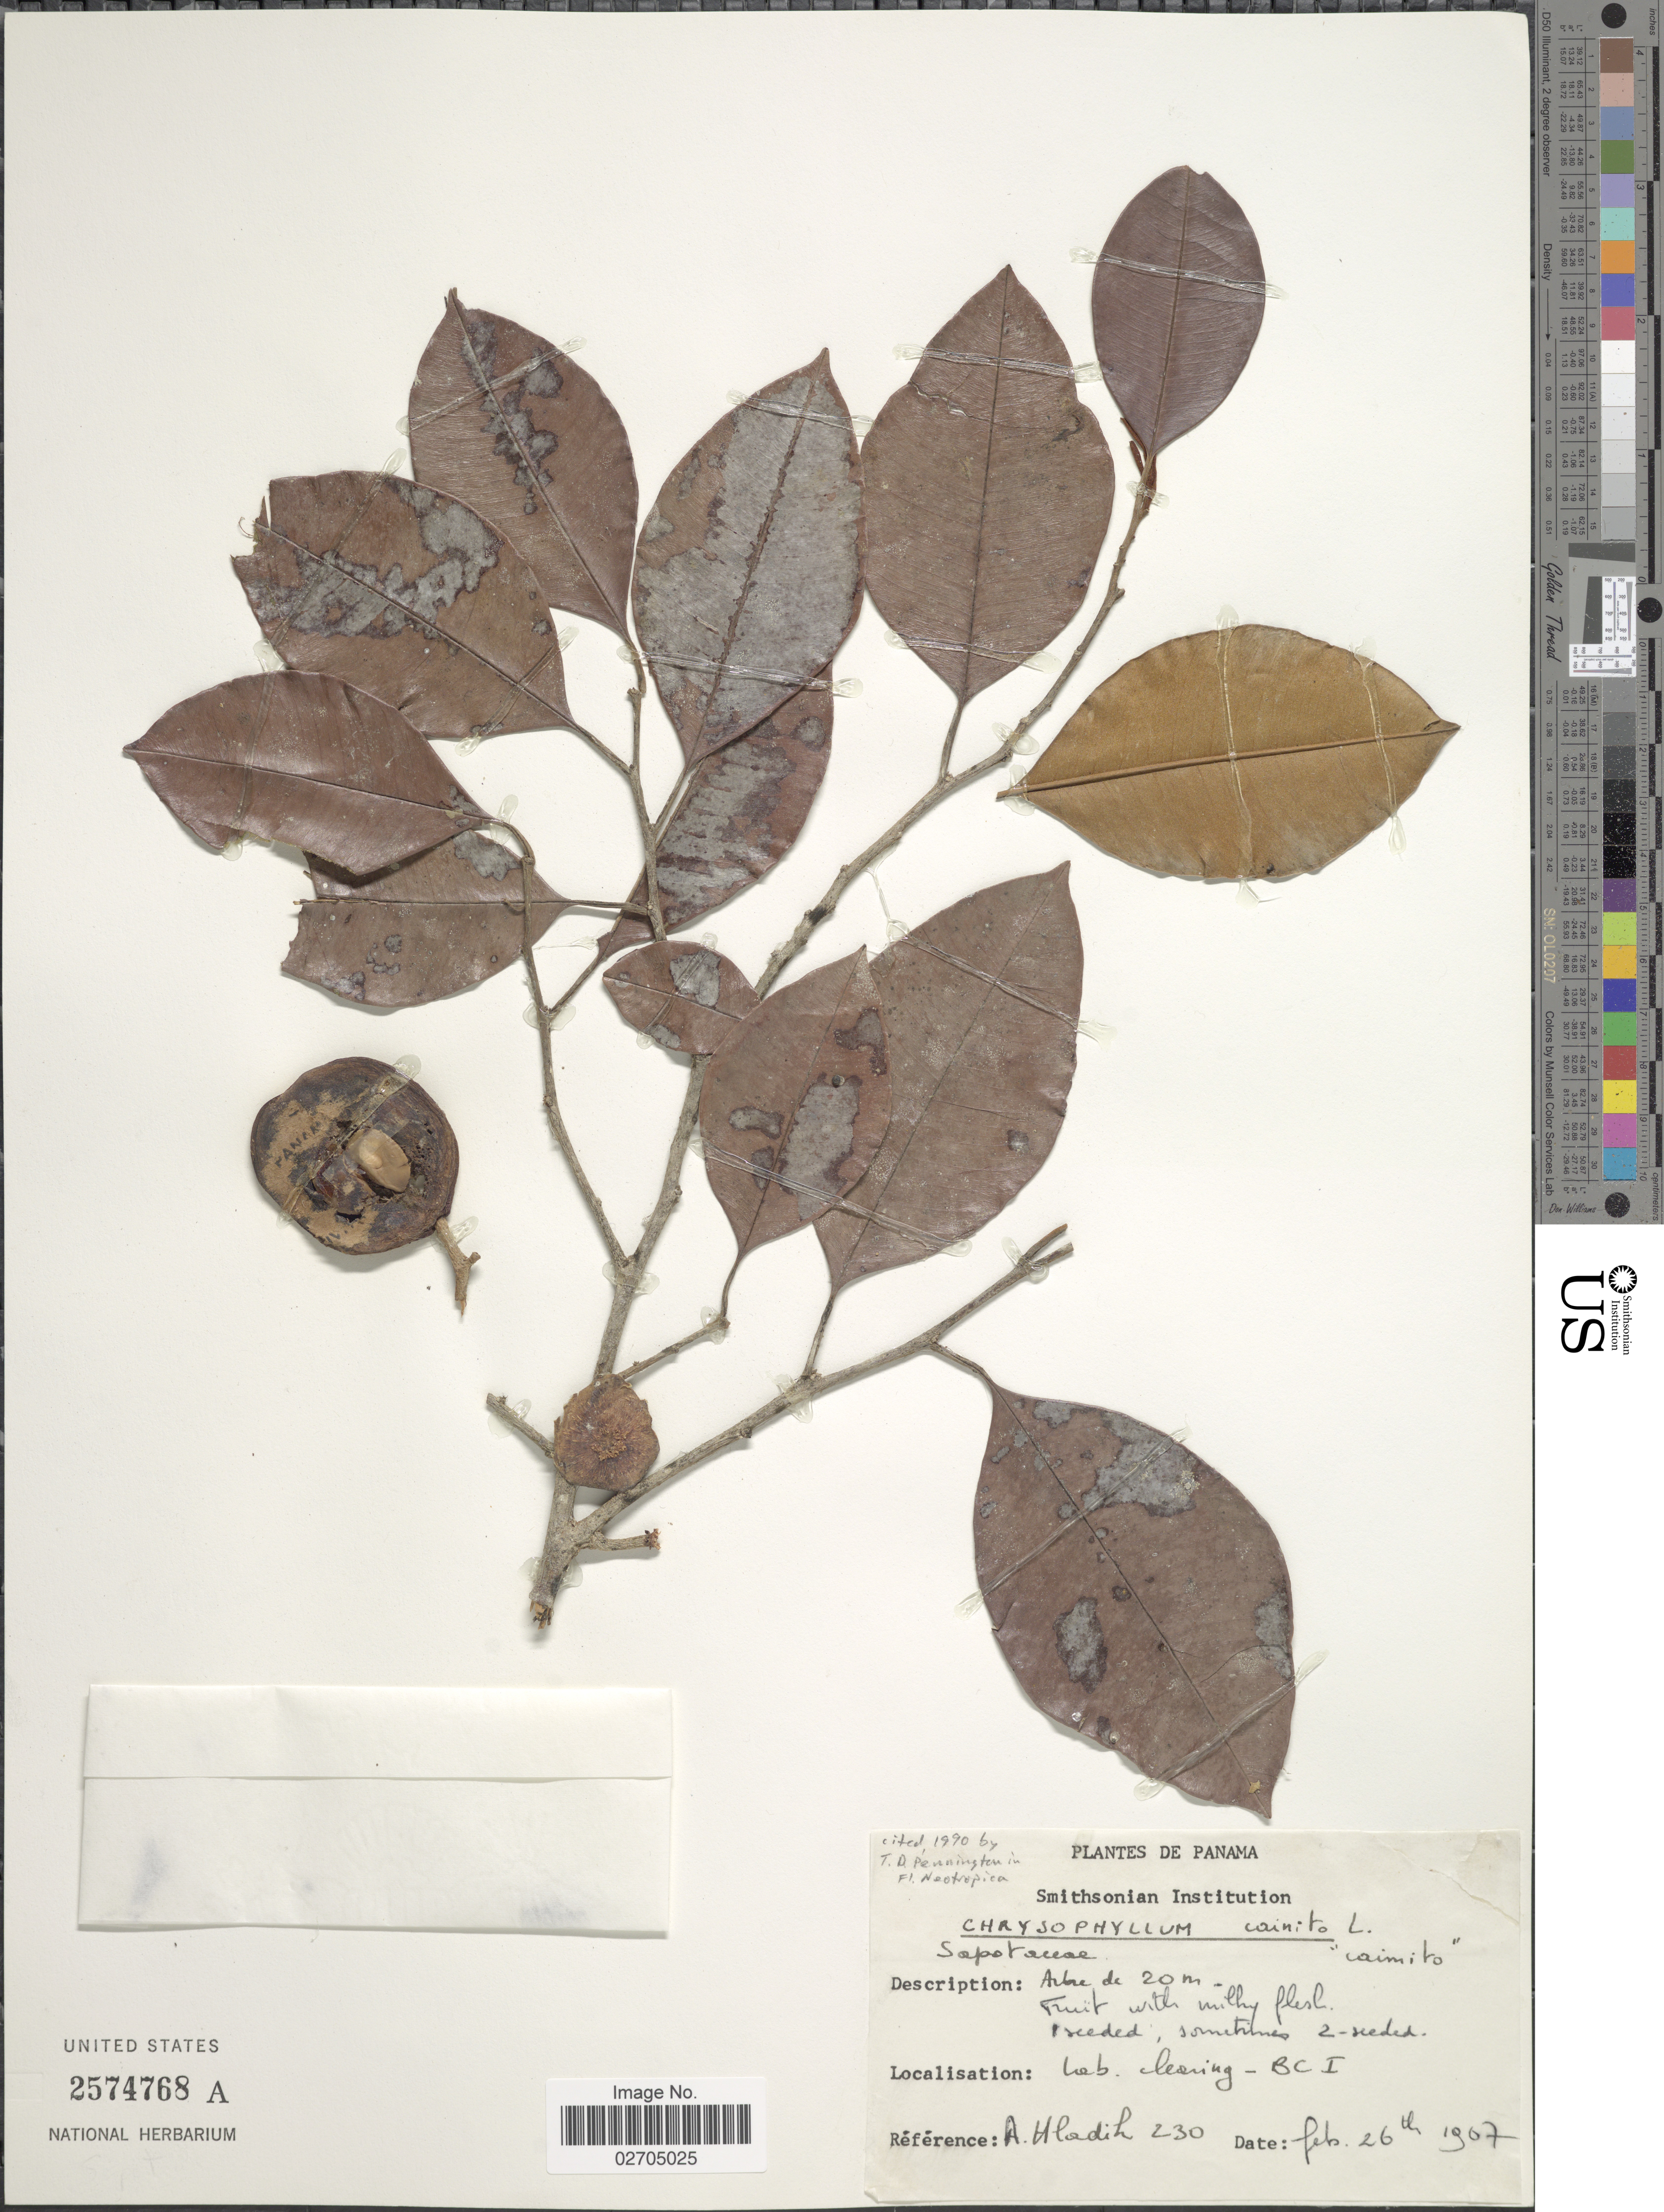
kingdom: Plantae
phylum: Tracheophyta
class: Magnoliopsida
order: Ericales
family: Sapotaceae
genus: Chrysophyllum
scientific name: Chrysophyllum cainito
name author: L.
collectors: A. Hladik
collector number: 230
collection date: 1907-02-26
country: Panama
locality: Lab. clearing - BCI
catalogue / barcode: US 2574768A